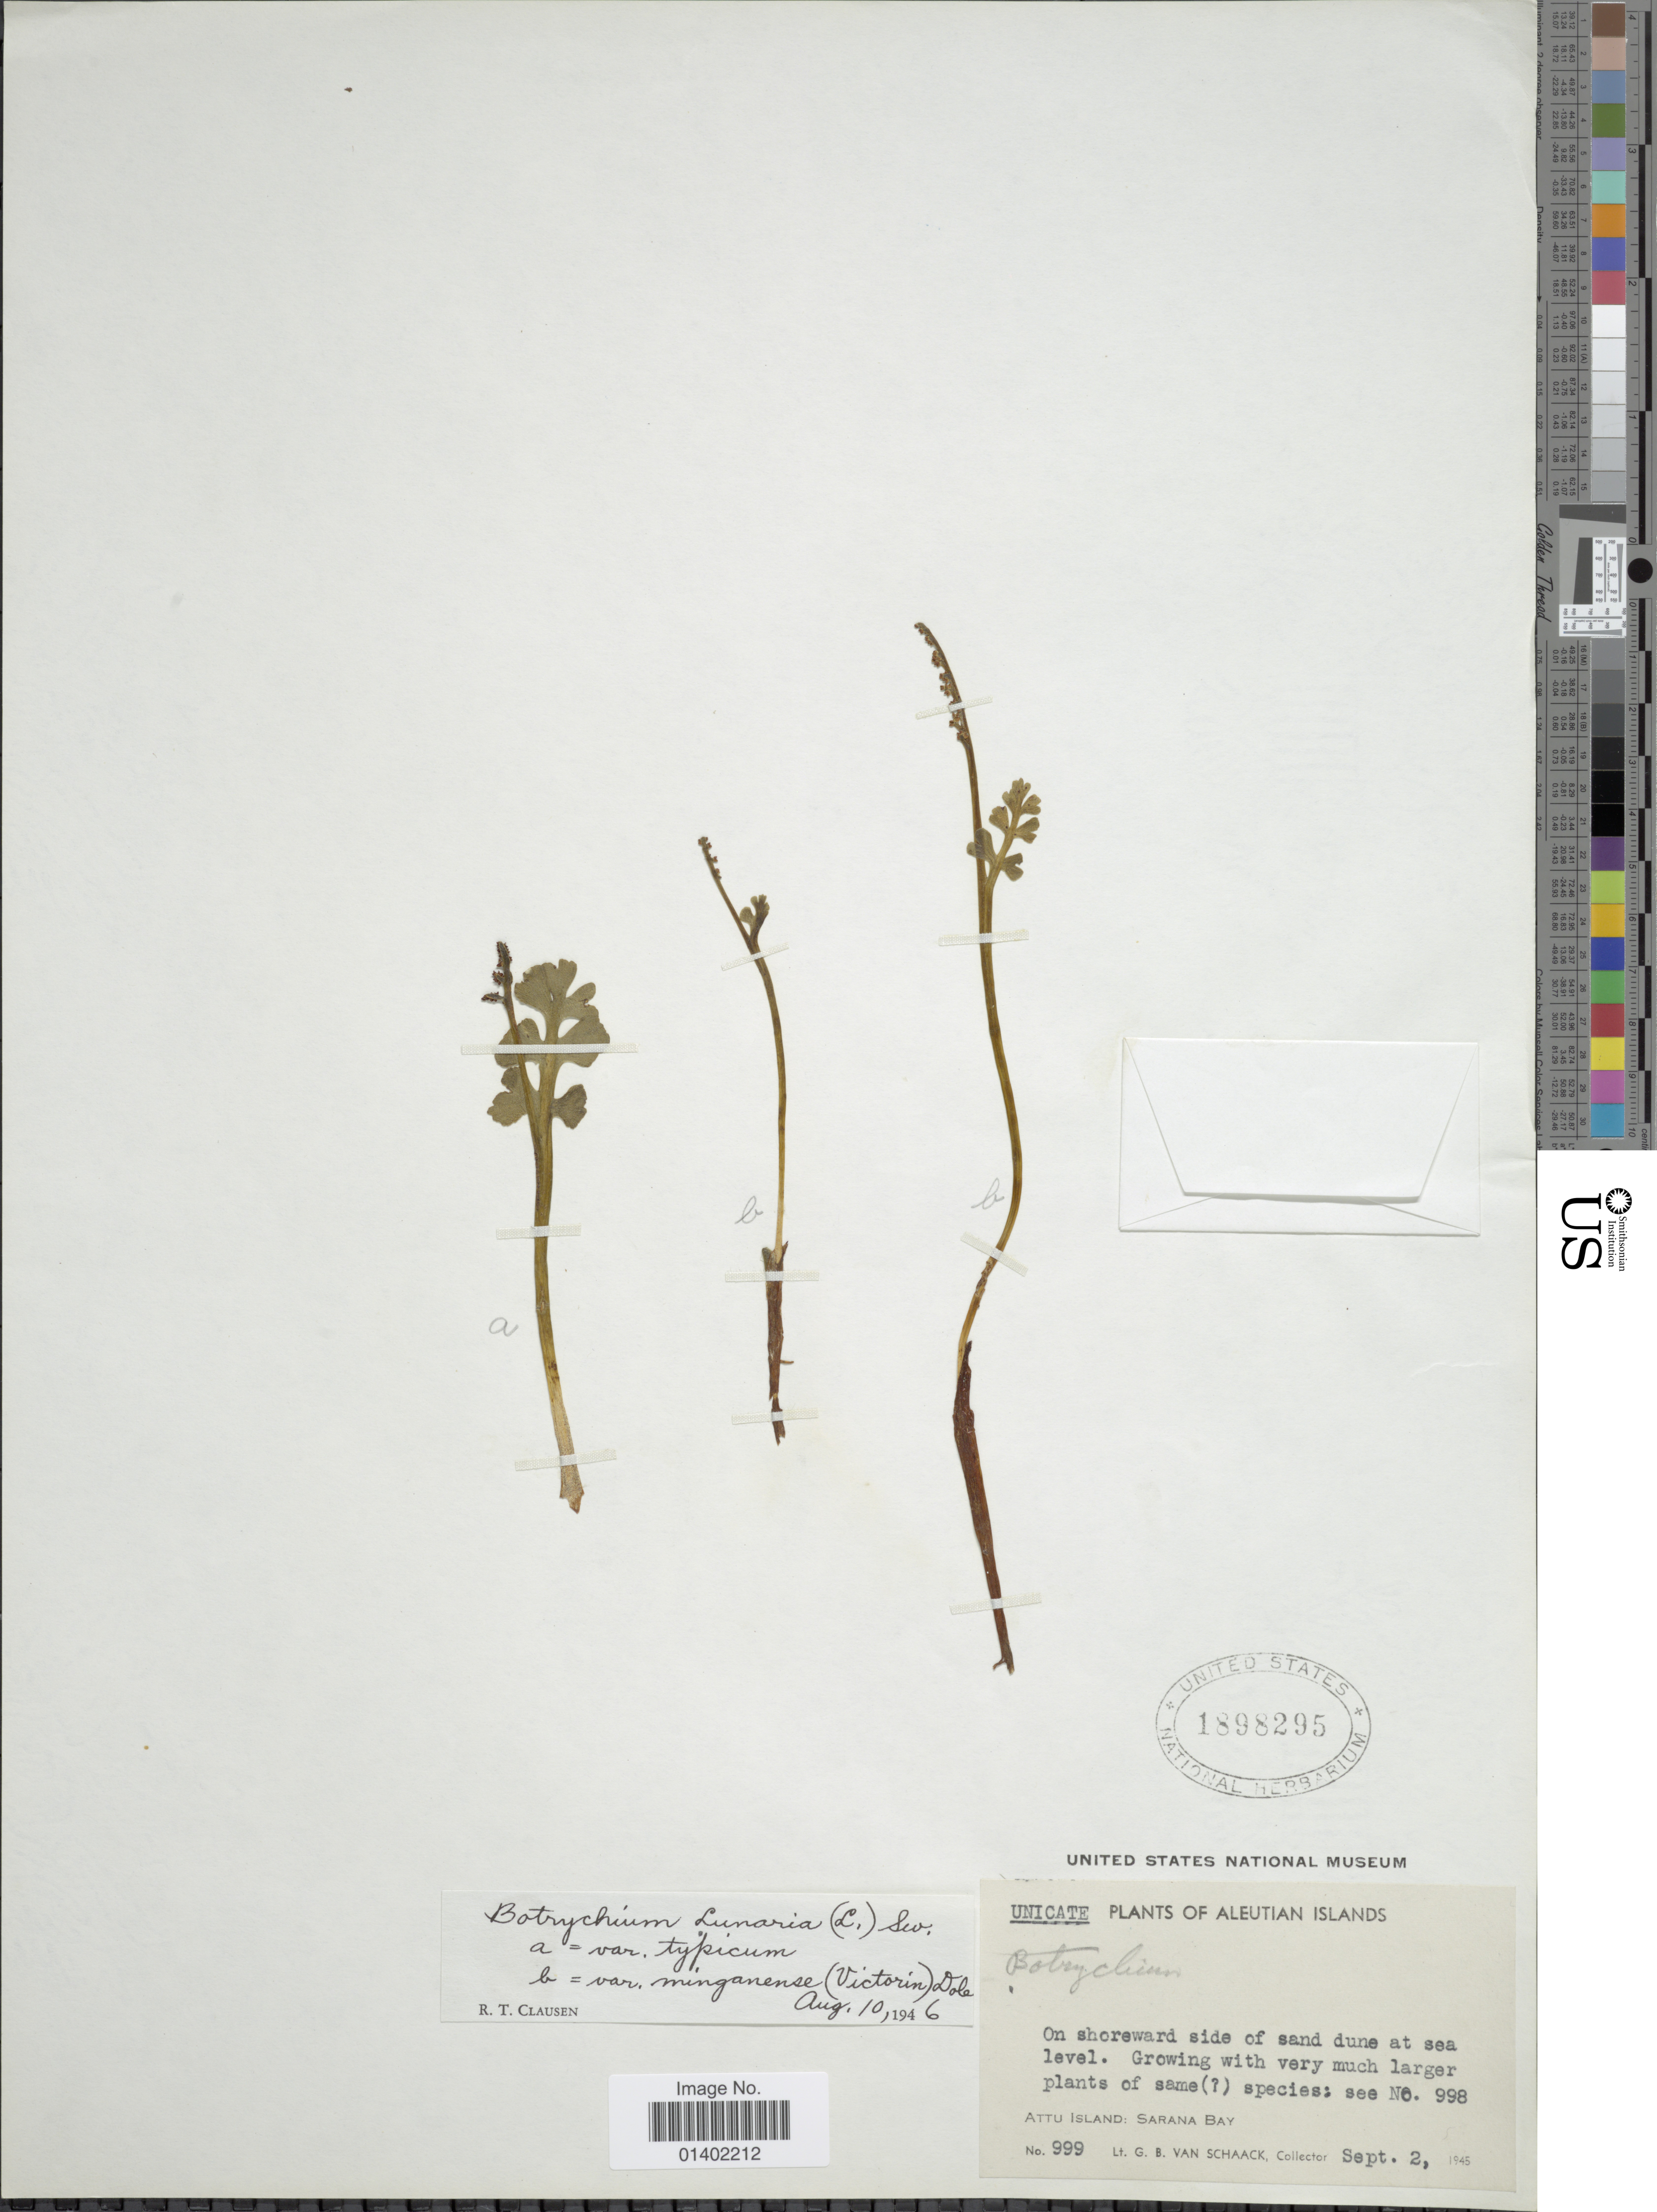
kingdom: Plantae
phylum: Tracheophyta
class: Polypodiopsida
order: Ophioglossales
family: Ophioglossaceae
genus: Botrychium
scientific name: Botrychium minganense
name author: Vict.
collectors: G. Van Schaack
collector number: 999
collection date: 1945-09-02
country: United States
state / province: Alaska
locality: Plants of Aleutian Islands, Attu Island, Sarana Bay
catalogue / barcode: US 1898295